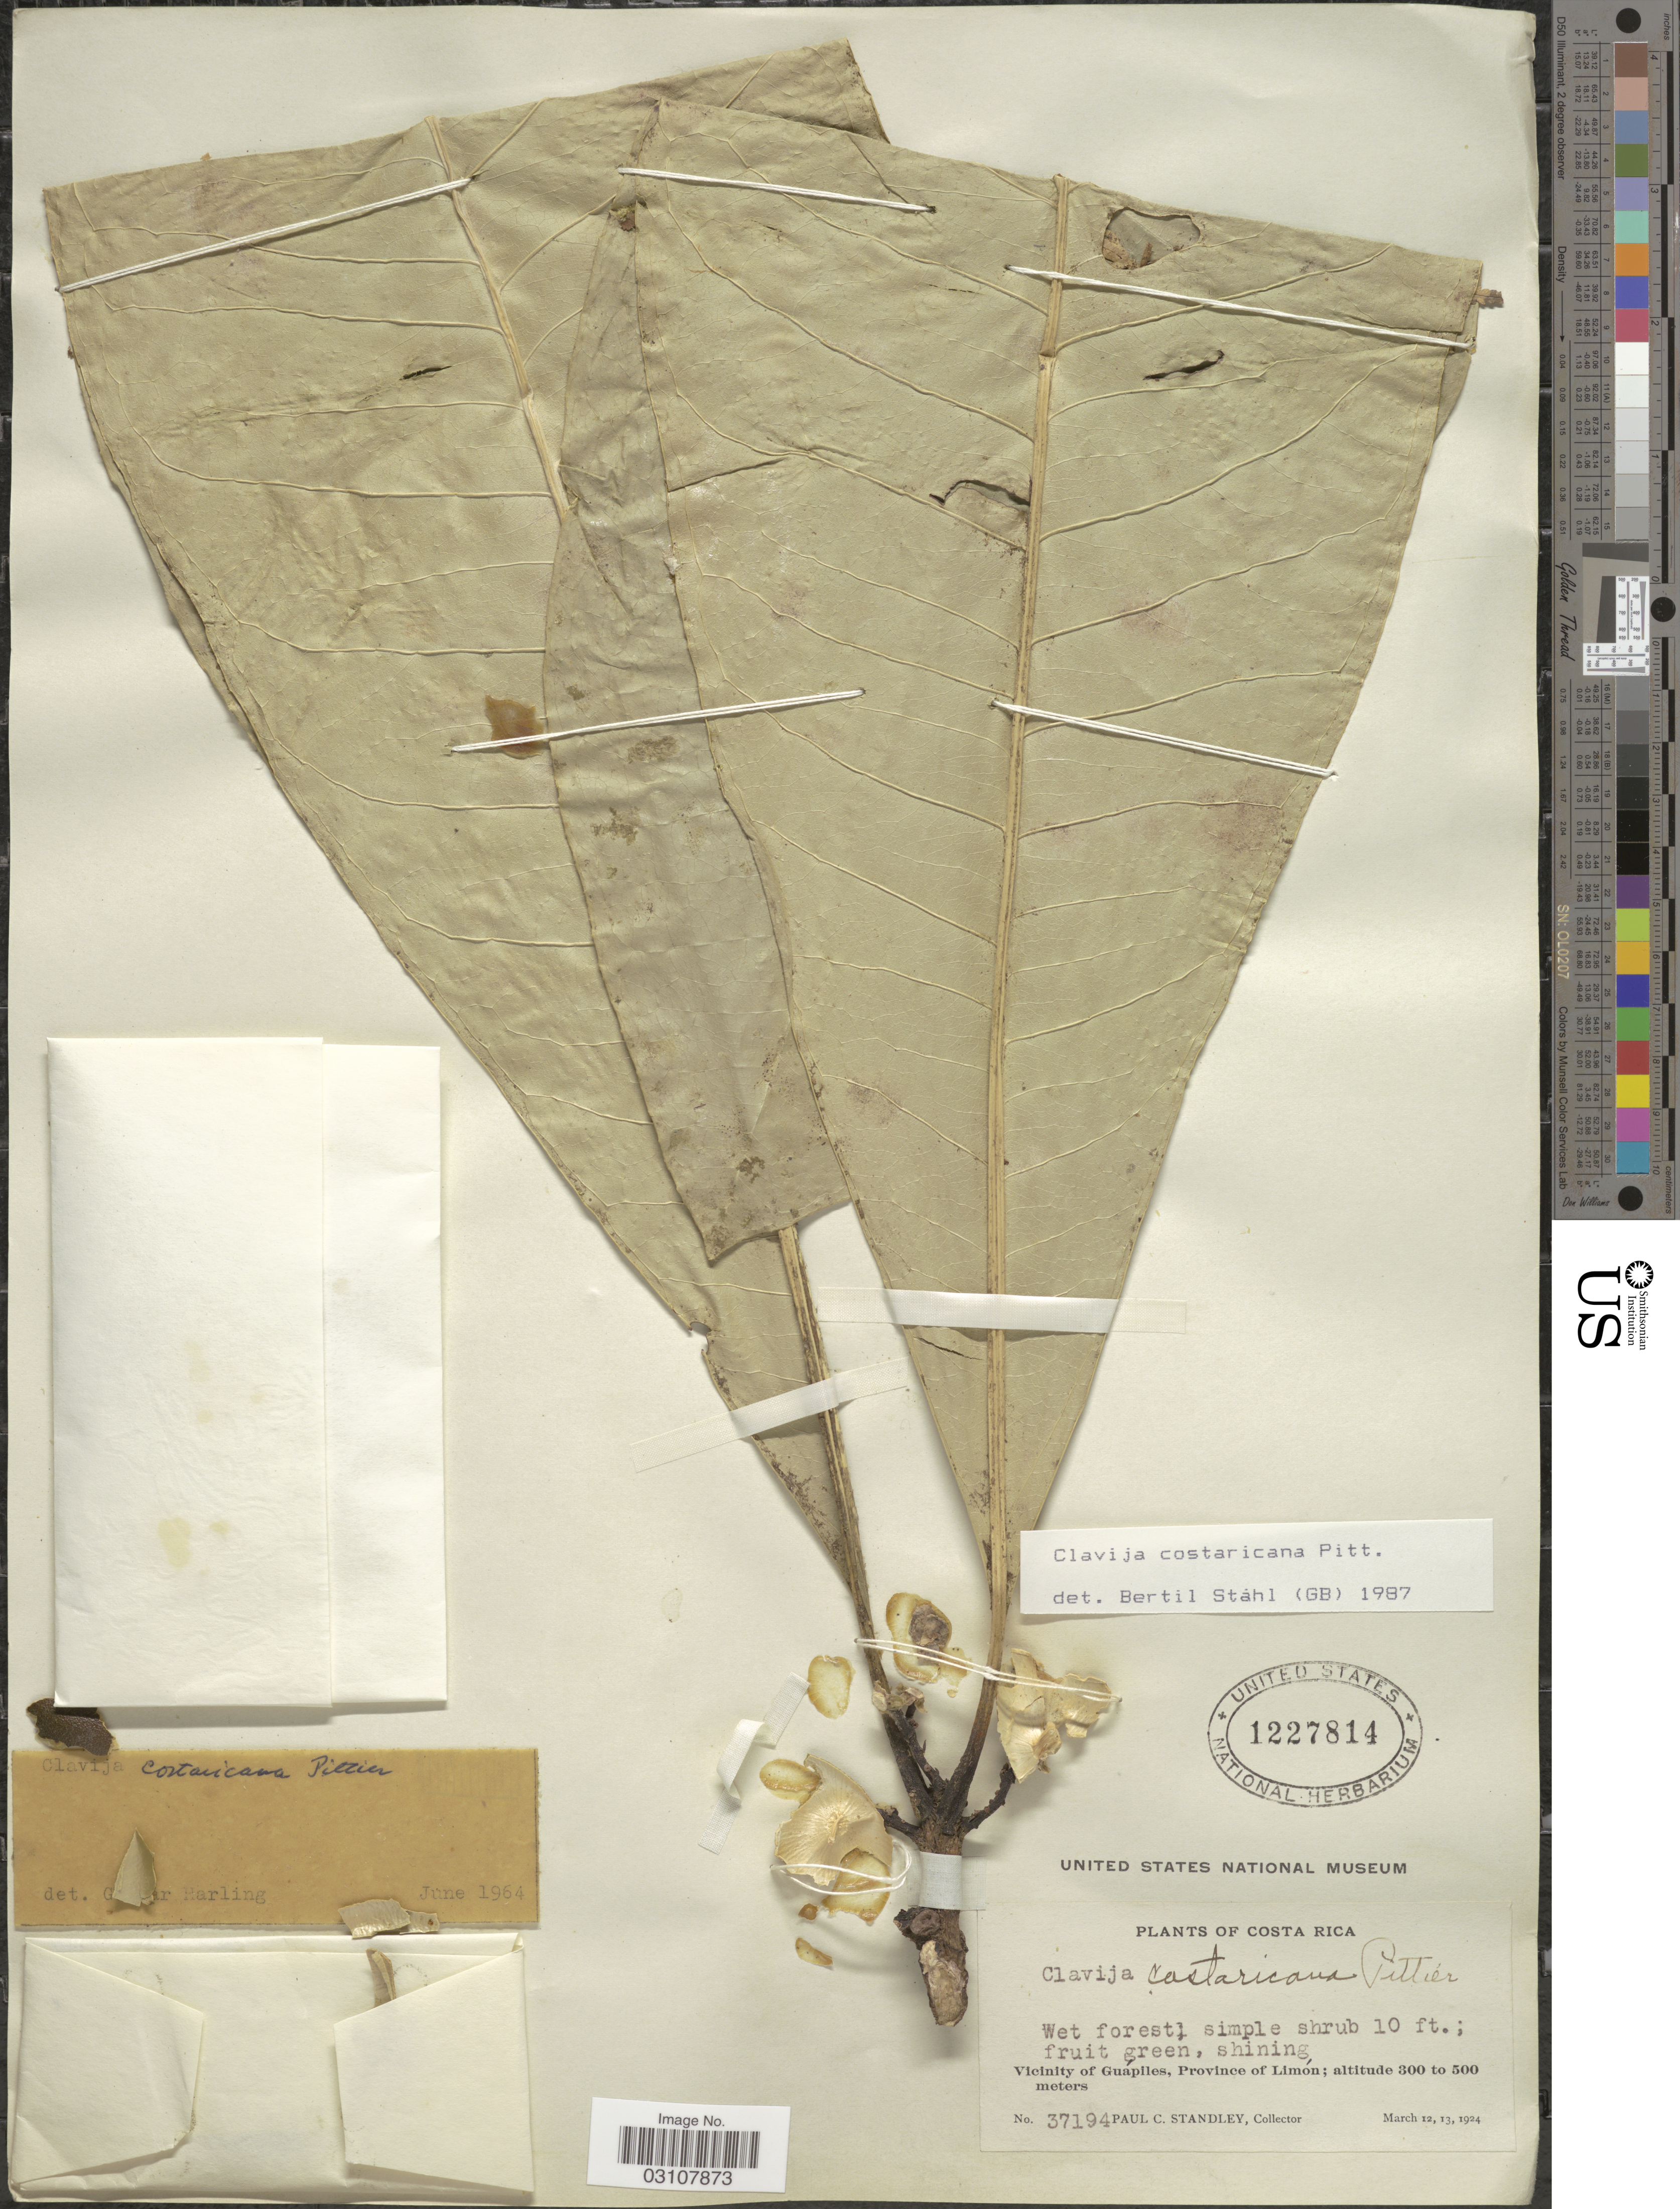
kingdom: Plantae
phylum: Tracheophyta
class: Magnoliopsida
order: Ericales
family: Primulaceae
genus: Clavija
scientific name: Clavija costaricana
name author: Pittier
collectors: P. C. Standley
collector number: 37194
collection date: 1924-03-12/1924-03-13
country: Costa Rica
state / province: Limón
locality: Vicinity of Guápiles.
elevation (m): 300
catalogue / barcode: US 1227814